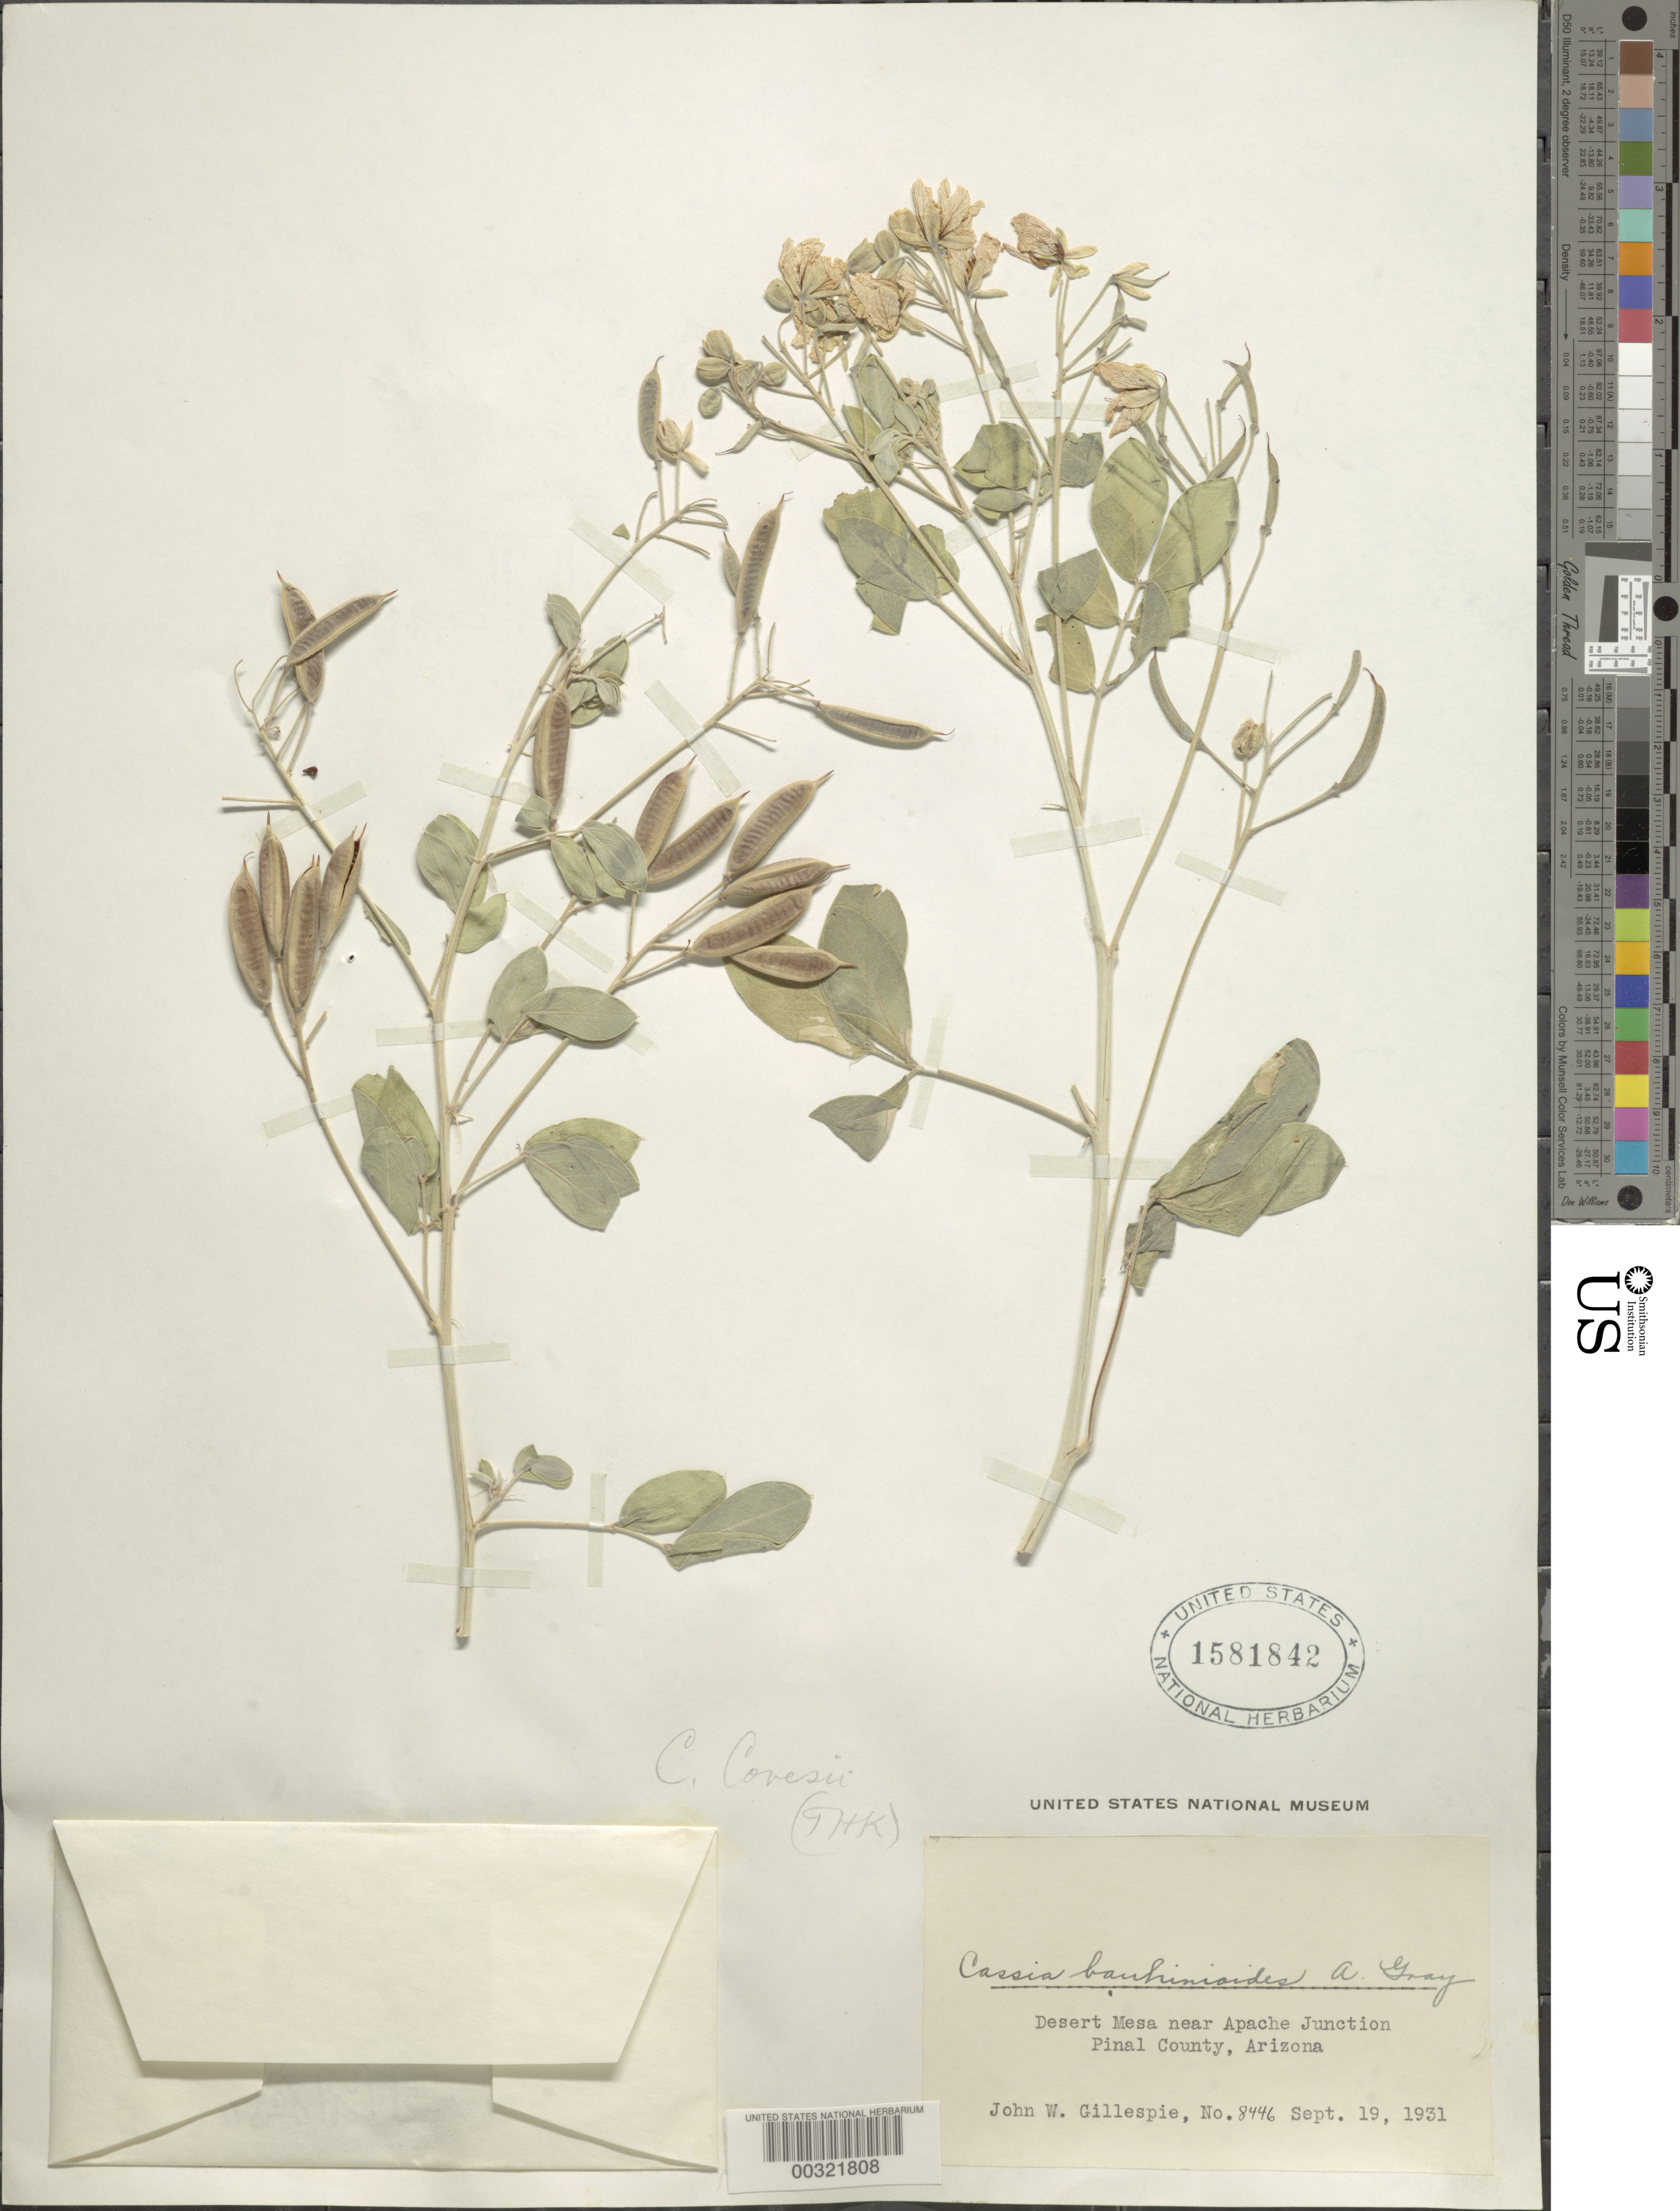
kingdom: Plantae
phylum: Tracheophyta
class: Magnoliopsida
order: Fabales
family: Fabaceae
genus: Senna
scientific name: Senna covesii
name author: (A. Gray) H.S. Irwin & Barneby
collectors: J. W. Gillespie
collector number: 8446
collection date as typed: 19 Sep 1931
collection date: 1931-09-19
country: United States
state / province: Arizona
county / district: Pinal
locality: Near apache junction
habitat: Desert mesa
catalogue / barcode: US 1581842